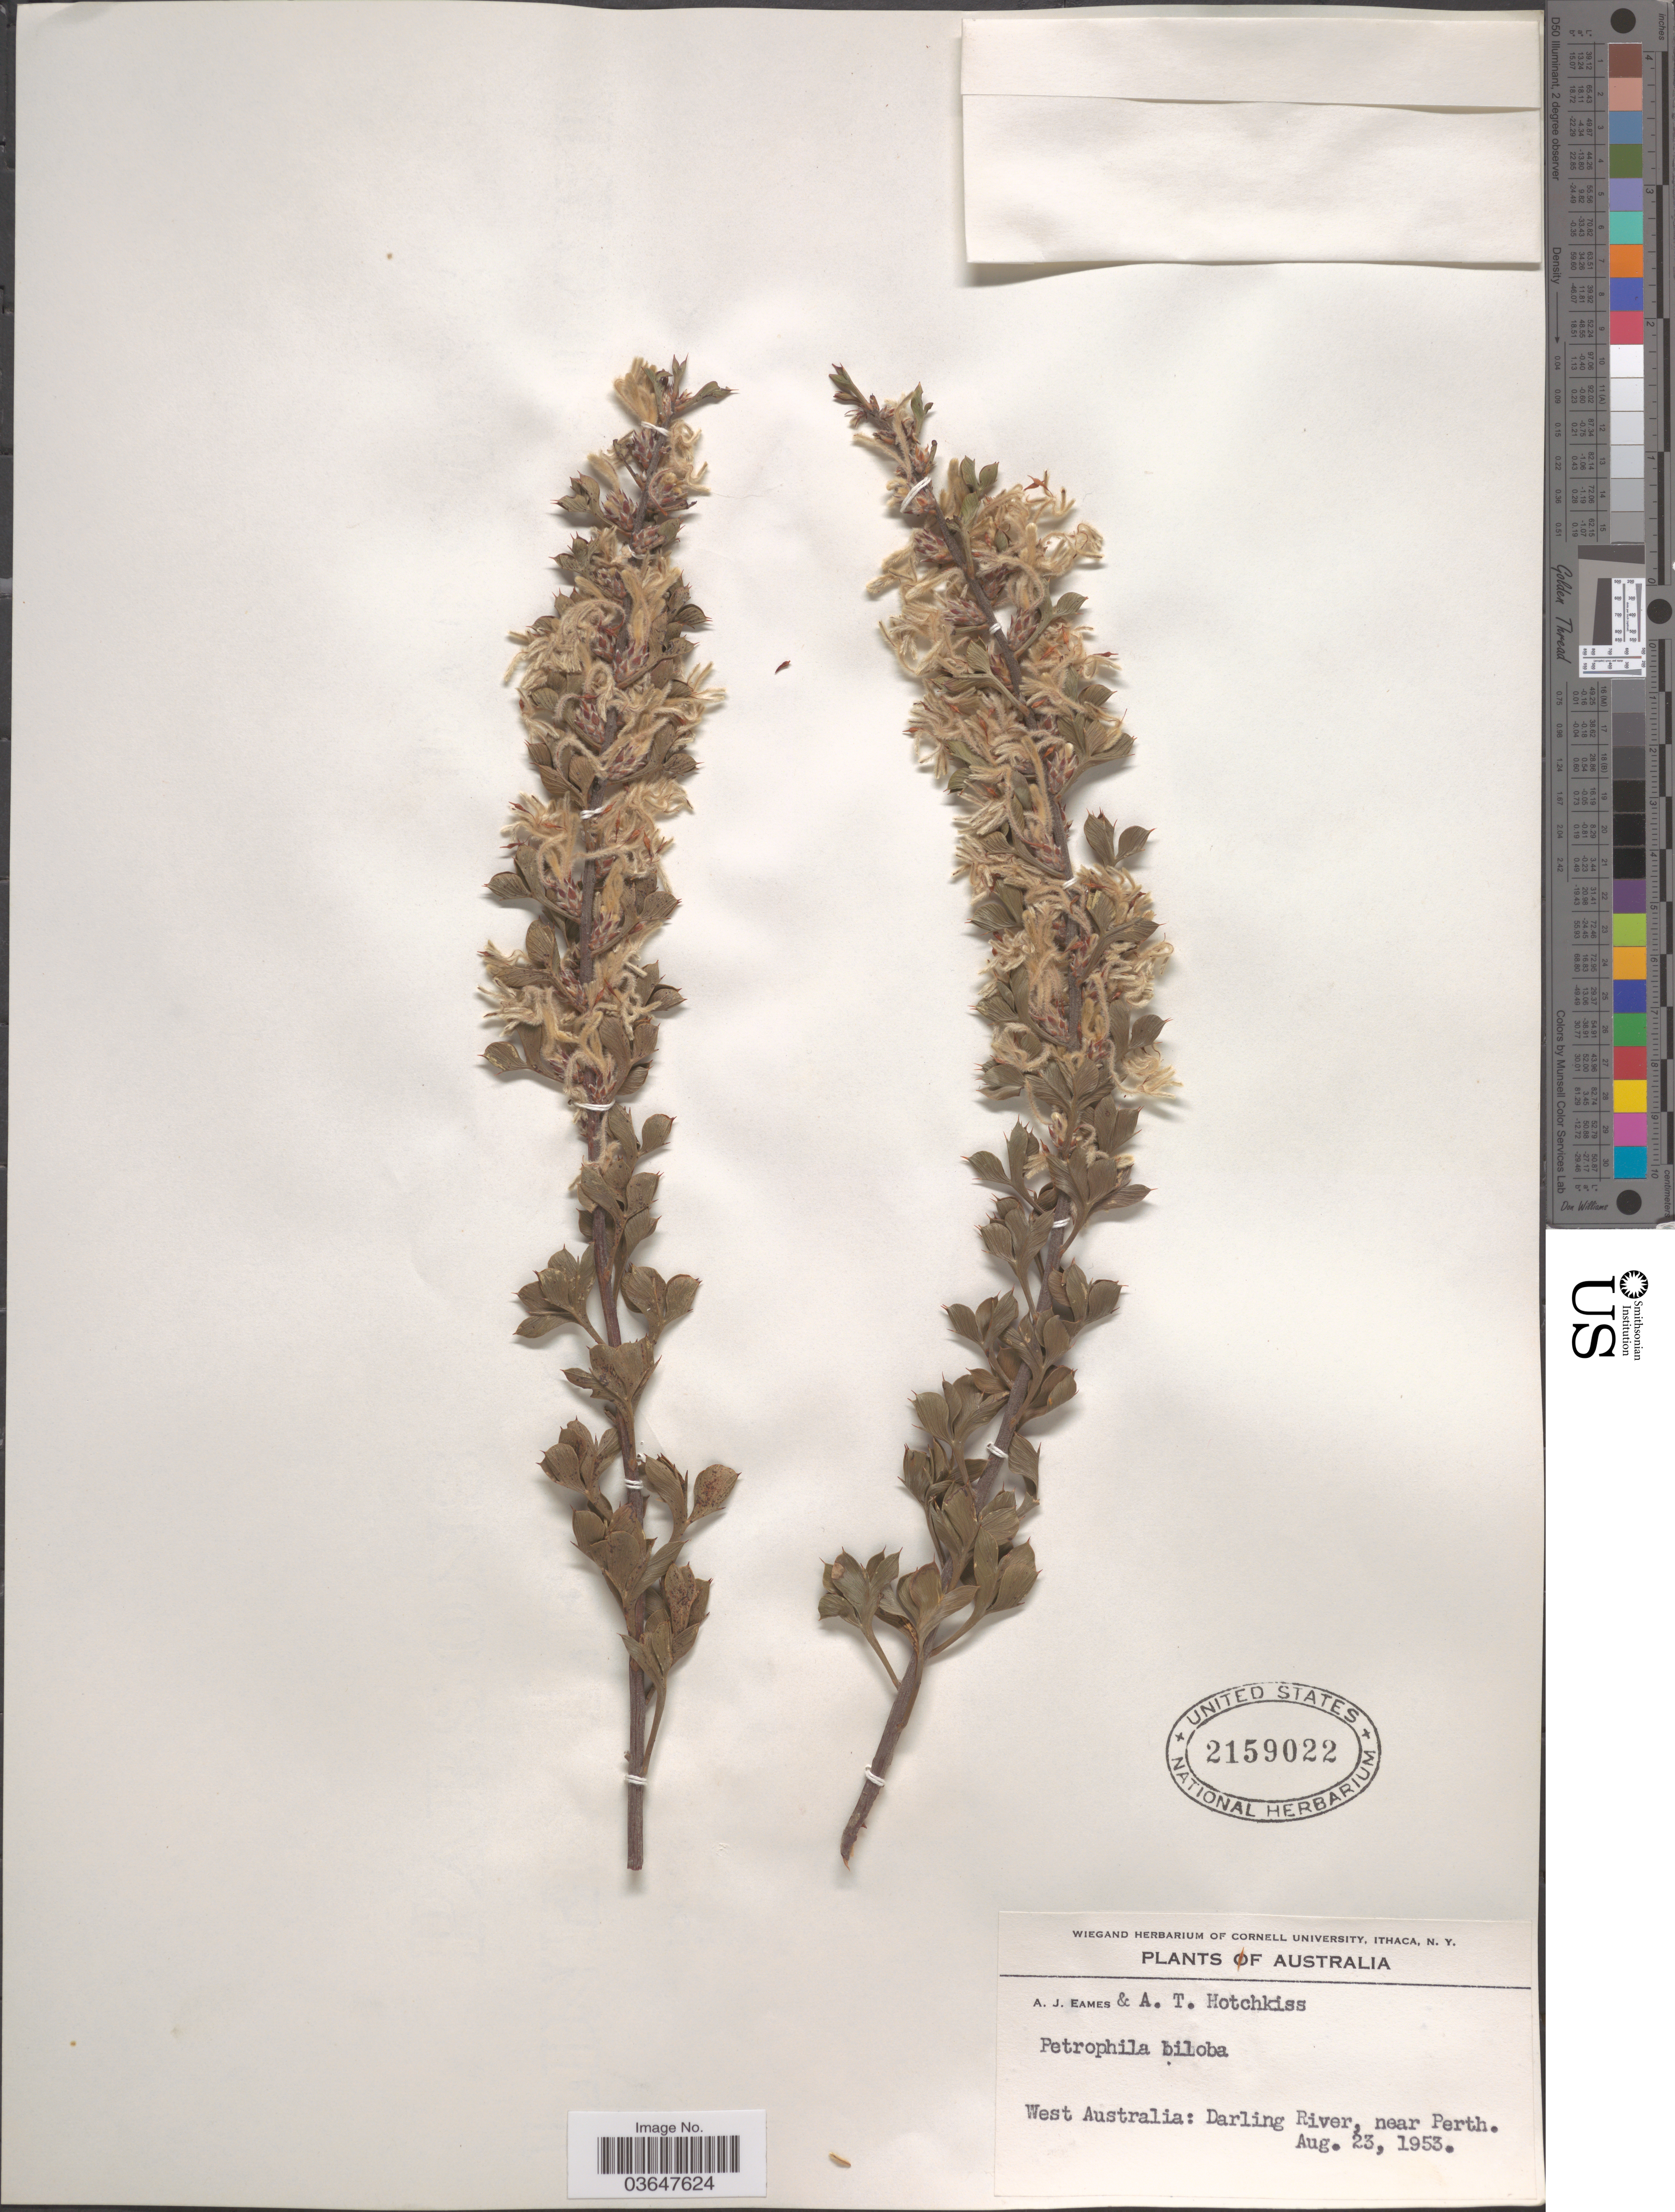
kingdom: Plantae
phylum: Tracheophyta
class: Magnoliopsida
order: Proteales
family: Proteaceae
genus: Petrophile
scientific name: Petrophile biloba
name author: Rydb.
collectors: A. J. Eames & A. Hotchkiss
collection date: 1953-08-23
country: Australia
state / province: Western Australia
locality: West Australia: Darling River, near Perth.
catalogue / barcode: US 2159022